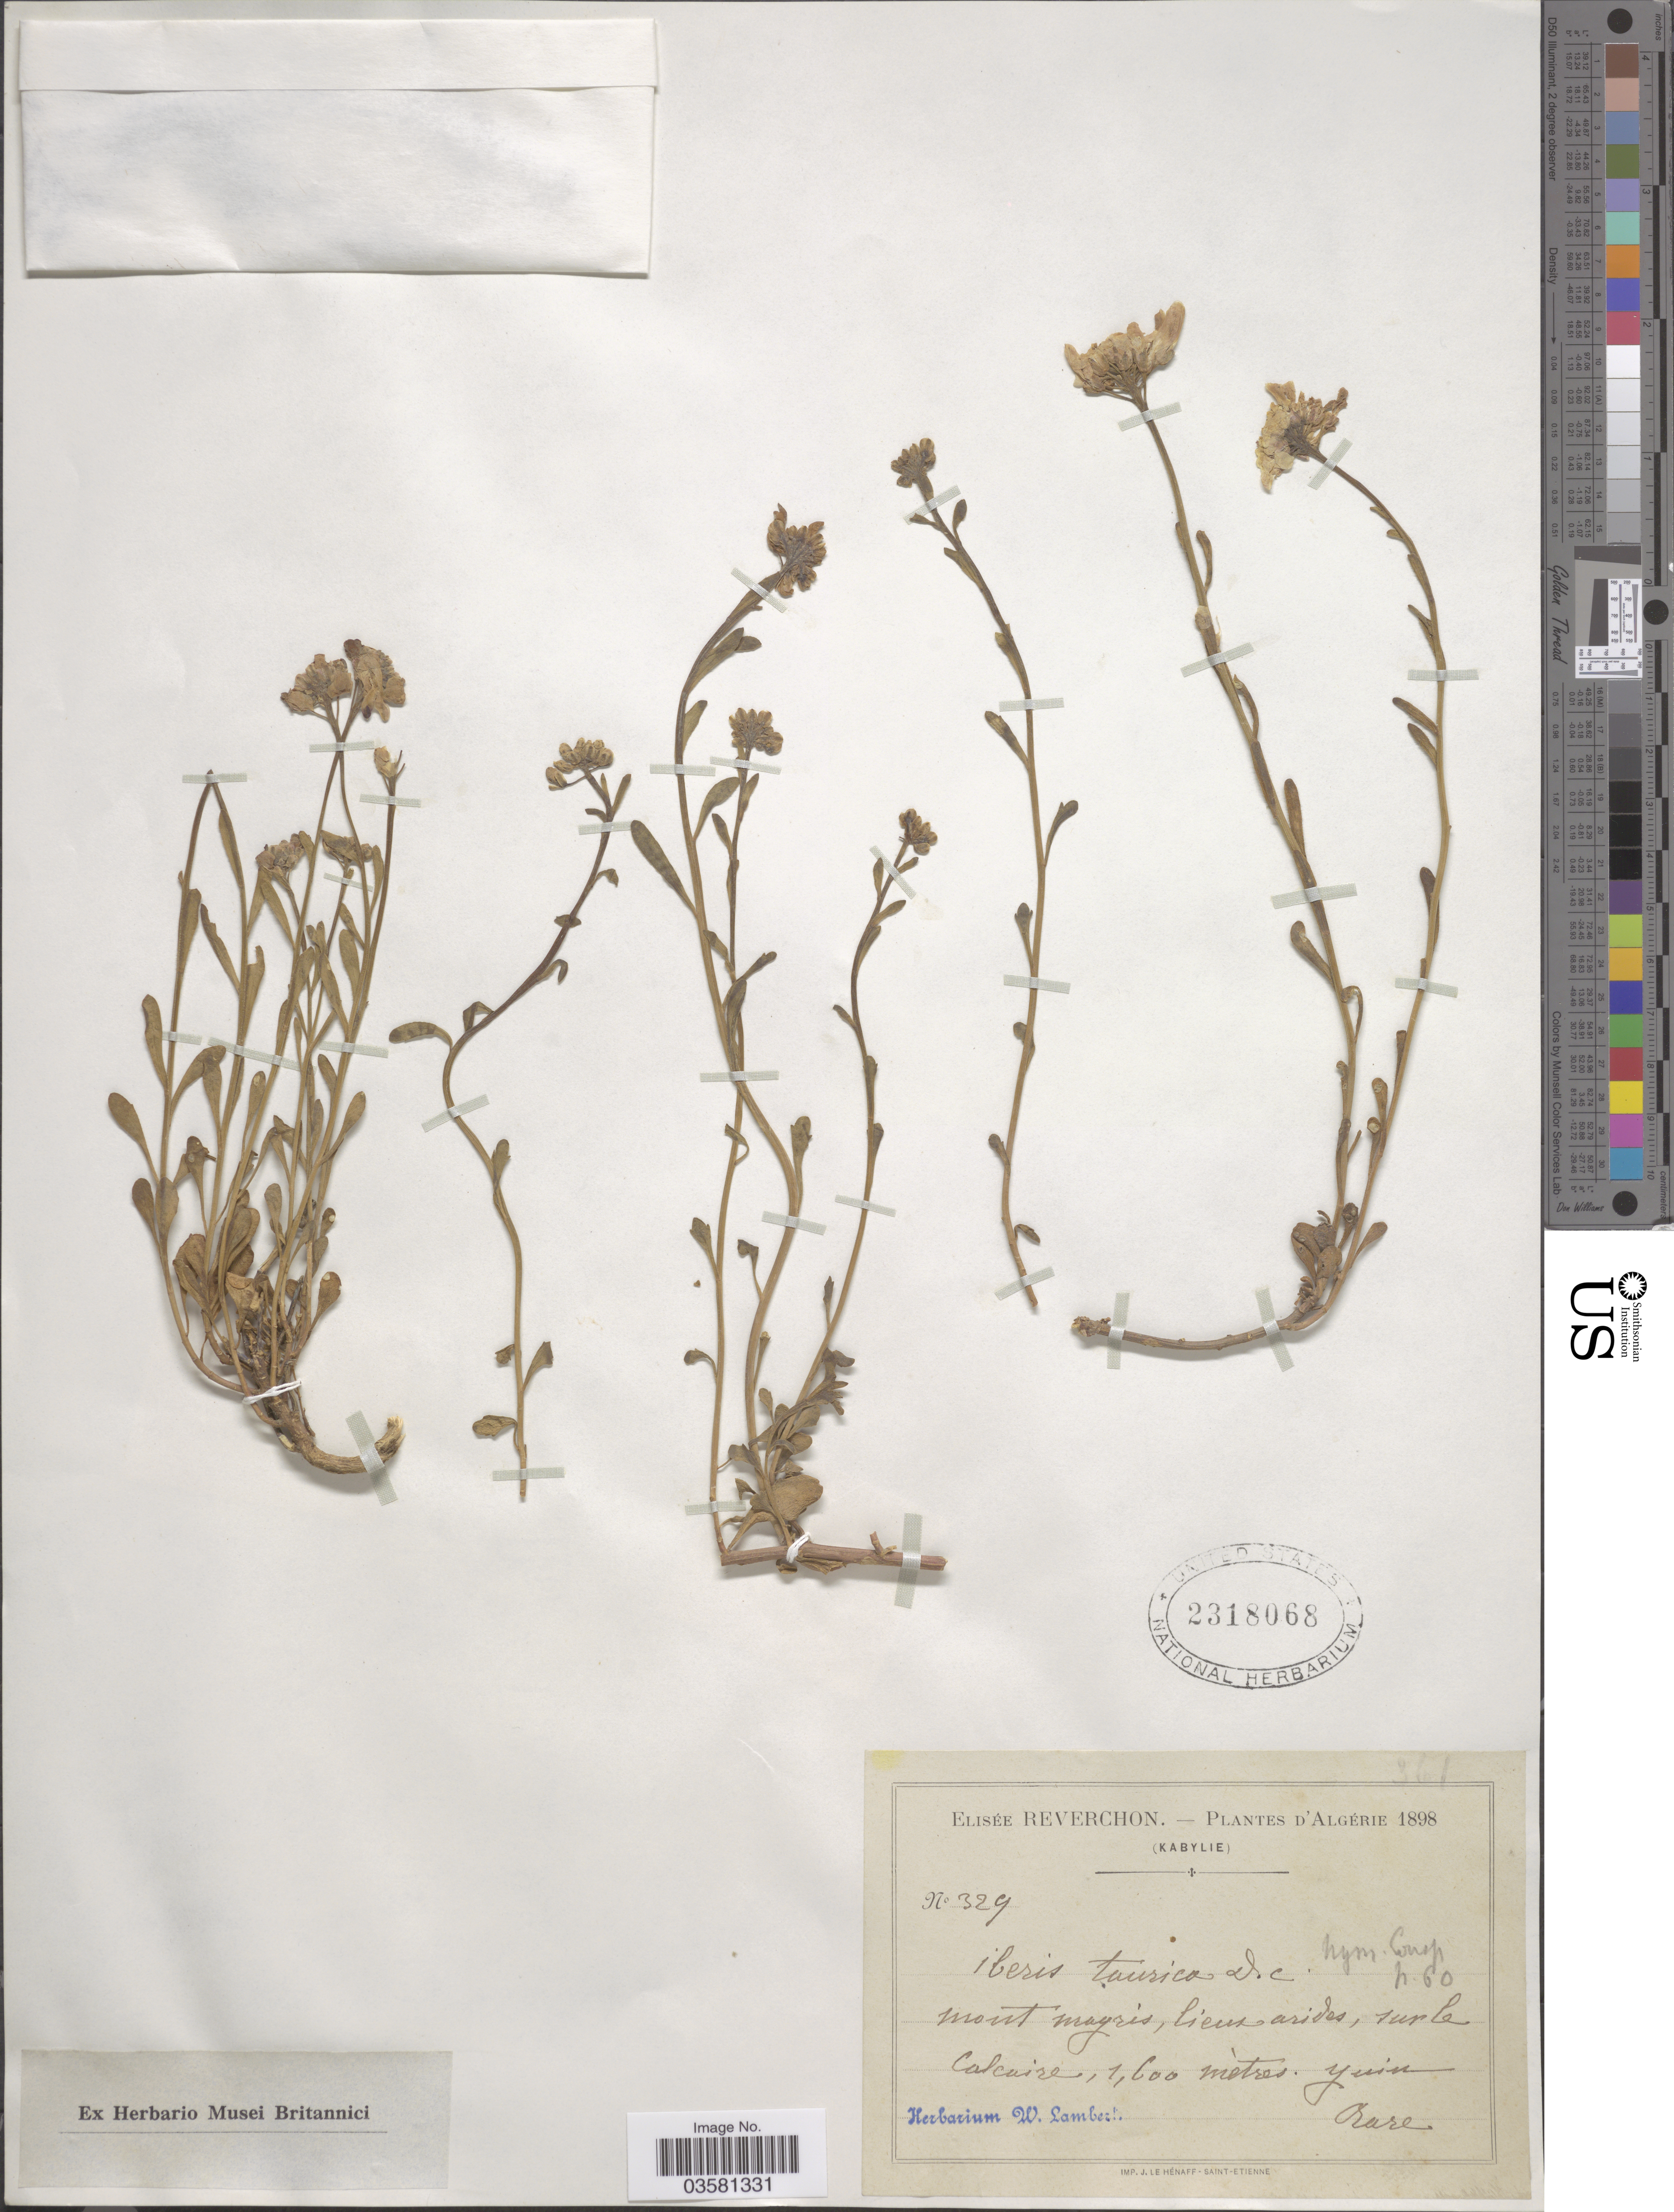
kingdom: Plantae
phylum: Tracheophyta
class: Magnoliopsida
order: Brassicales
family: Brassicaceae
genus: Iberis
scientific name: Iberis taurica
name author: DC.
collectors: E. Reverchon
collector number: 329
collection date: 1898-06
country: Algeria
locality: (Kabylie) Mont Magris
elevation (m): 1600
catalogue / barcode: US 2318068